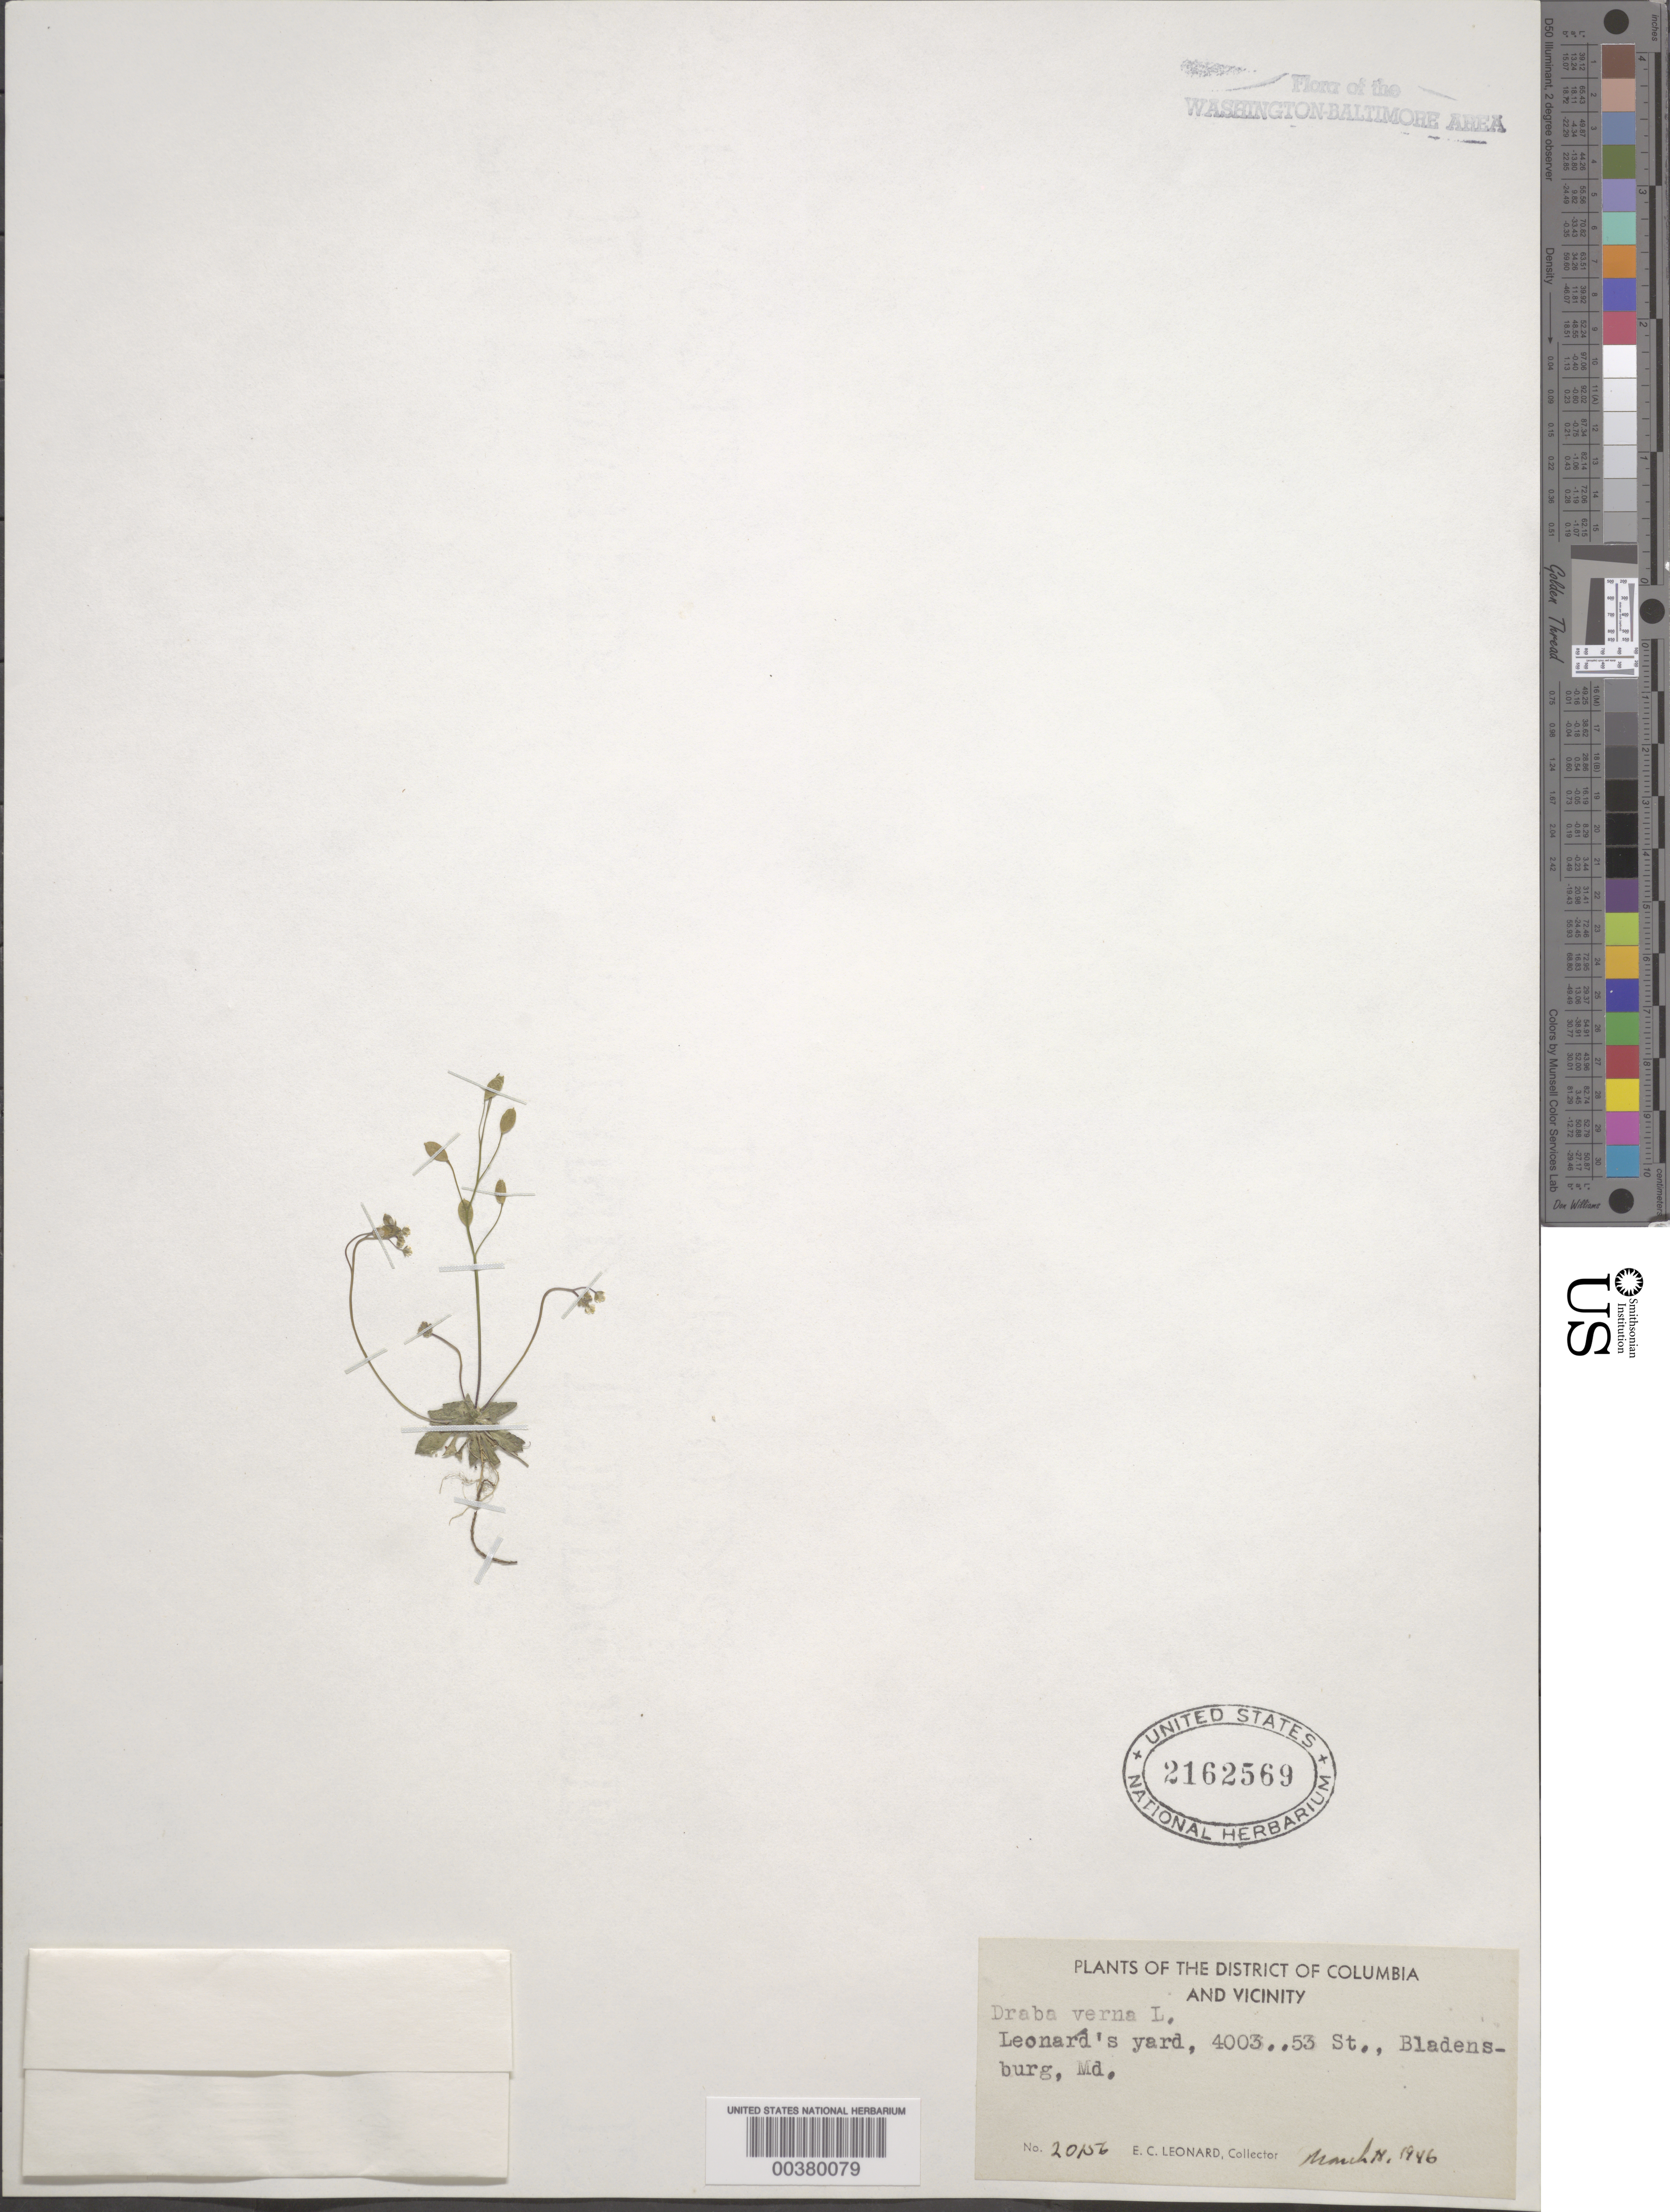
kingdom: Plantae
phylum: Tracheophyta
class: Magnoliopsida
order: Brassicales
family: Brassicaceae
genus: Draba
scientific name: Draba verna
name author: L.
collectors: E. C. Leonard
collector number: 20156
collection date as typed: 18 Mar 1946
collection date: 1946-03-18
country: United States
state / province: Maryland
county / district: Prince George's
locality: Bladensburg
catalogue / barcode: US 2162569